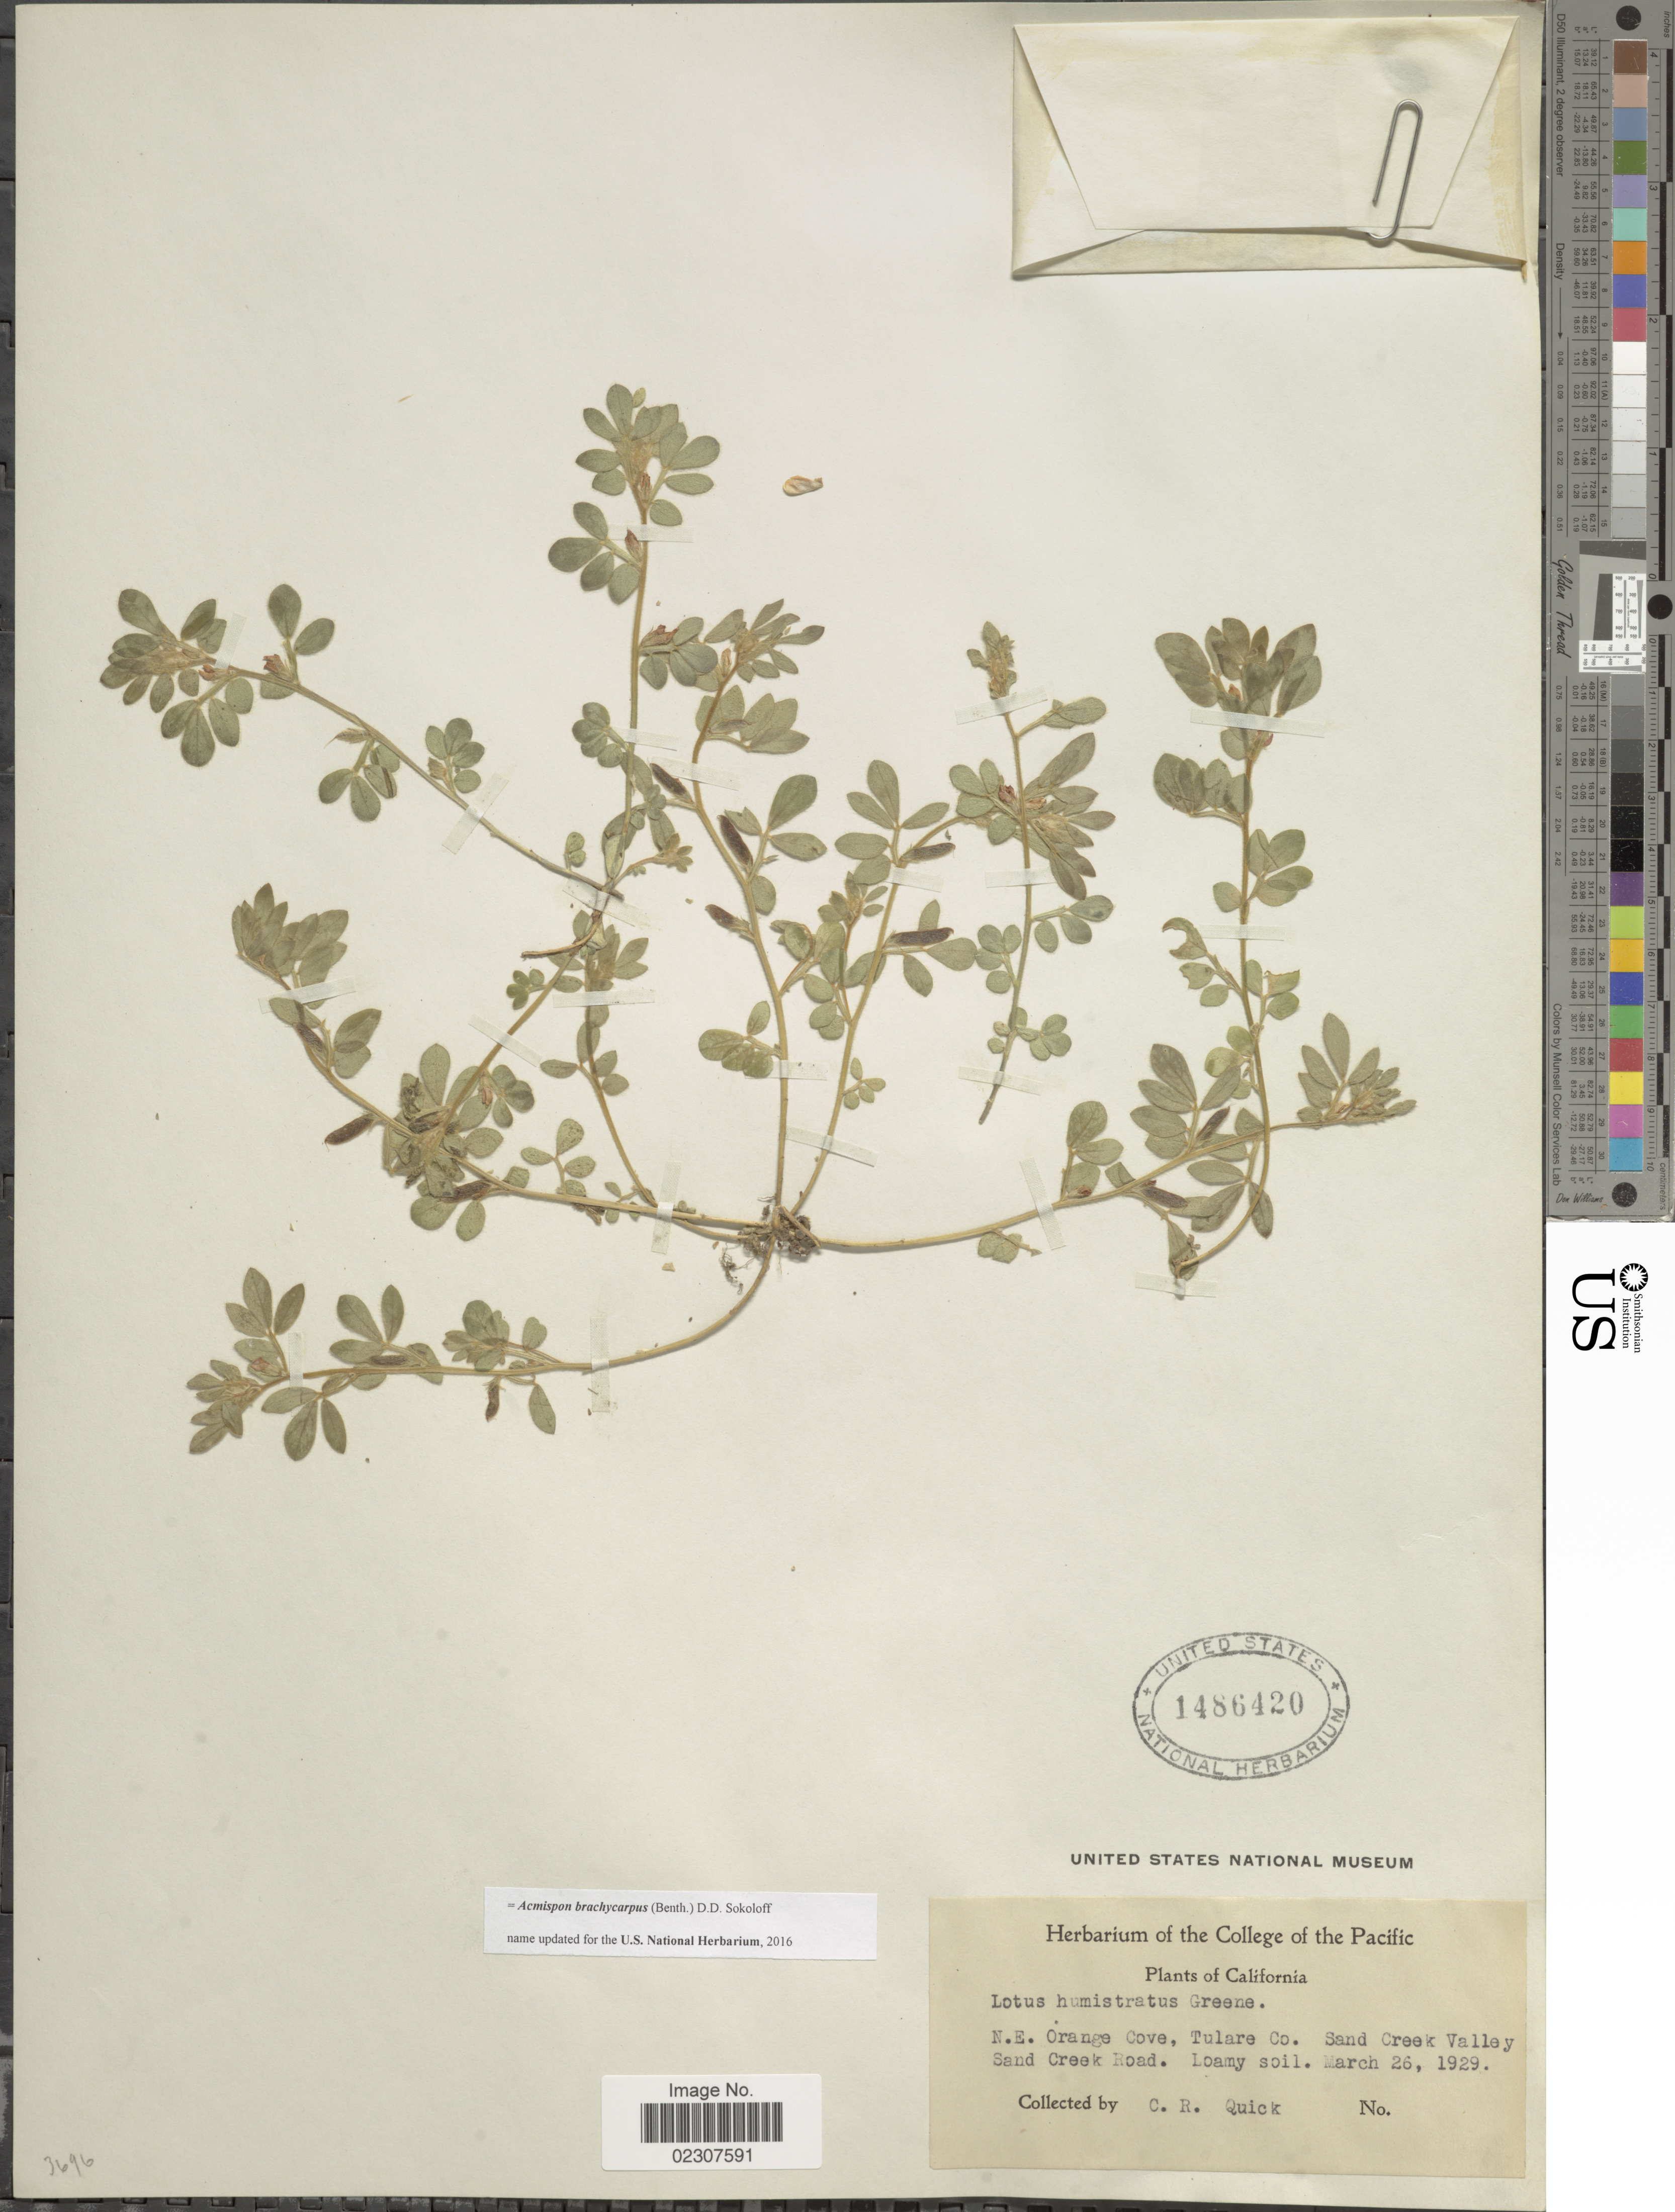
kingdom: Plantae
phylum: Tracheophyta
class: Magnoliopsida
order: Fabales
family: Fabaceae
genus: Acmispon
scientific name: Acmispon brachycarpus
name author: (Benth.) D.D. Sokoloff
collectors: C. Quick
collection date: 1929-03-26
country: United States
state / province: California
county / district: Tulare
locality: N.E. Orange Cove, Tulare Co. Sand Creek Valley Sand Creek Road. Loamy soil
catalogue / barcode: US 1486420